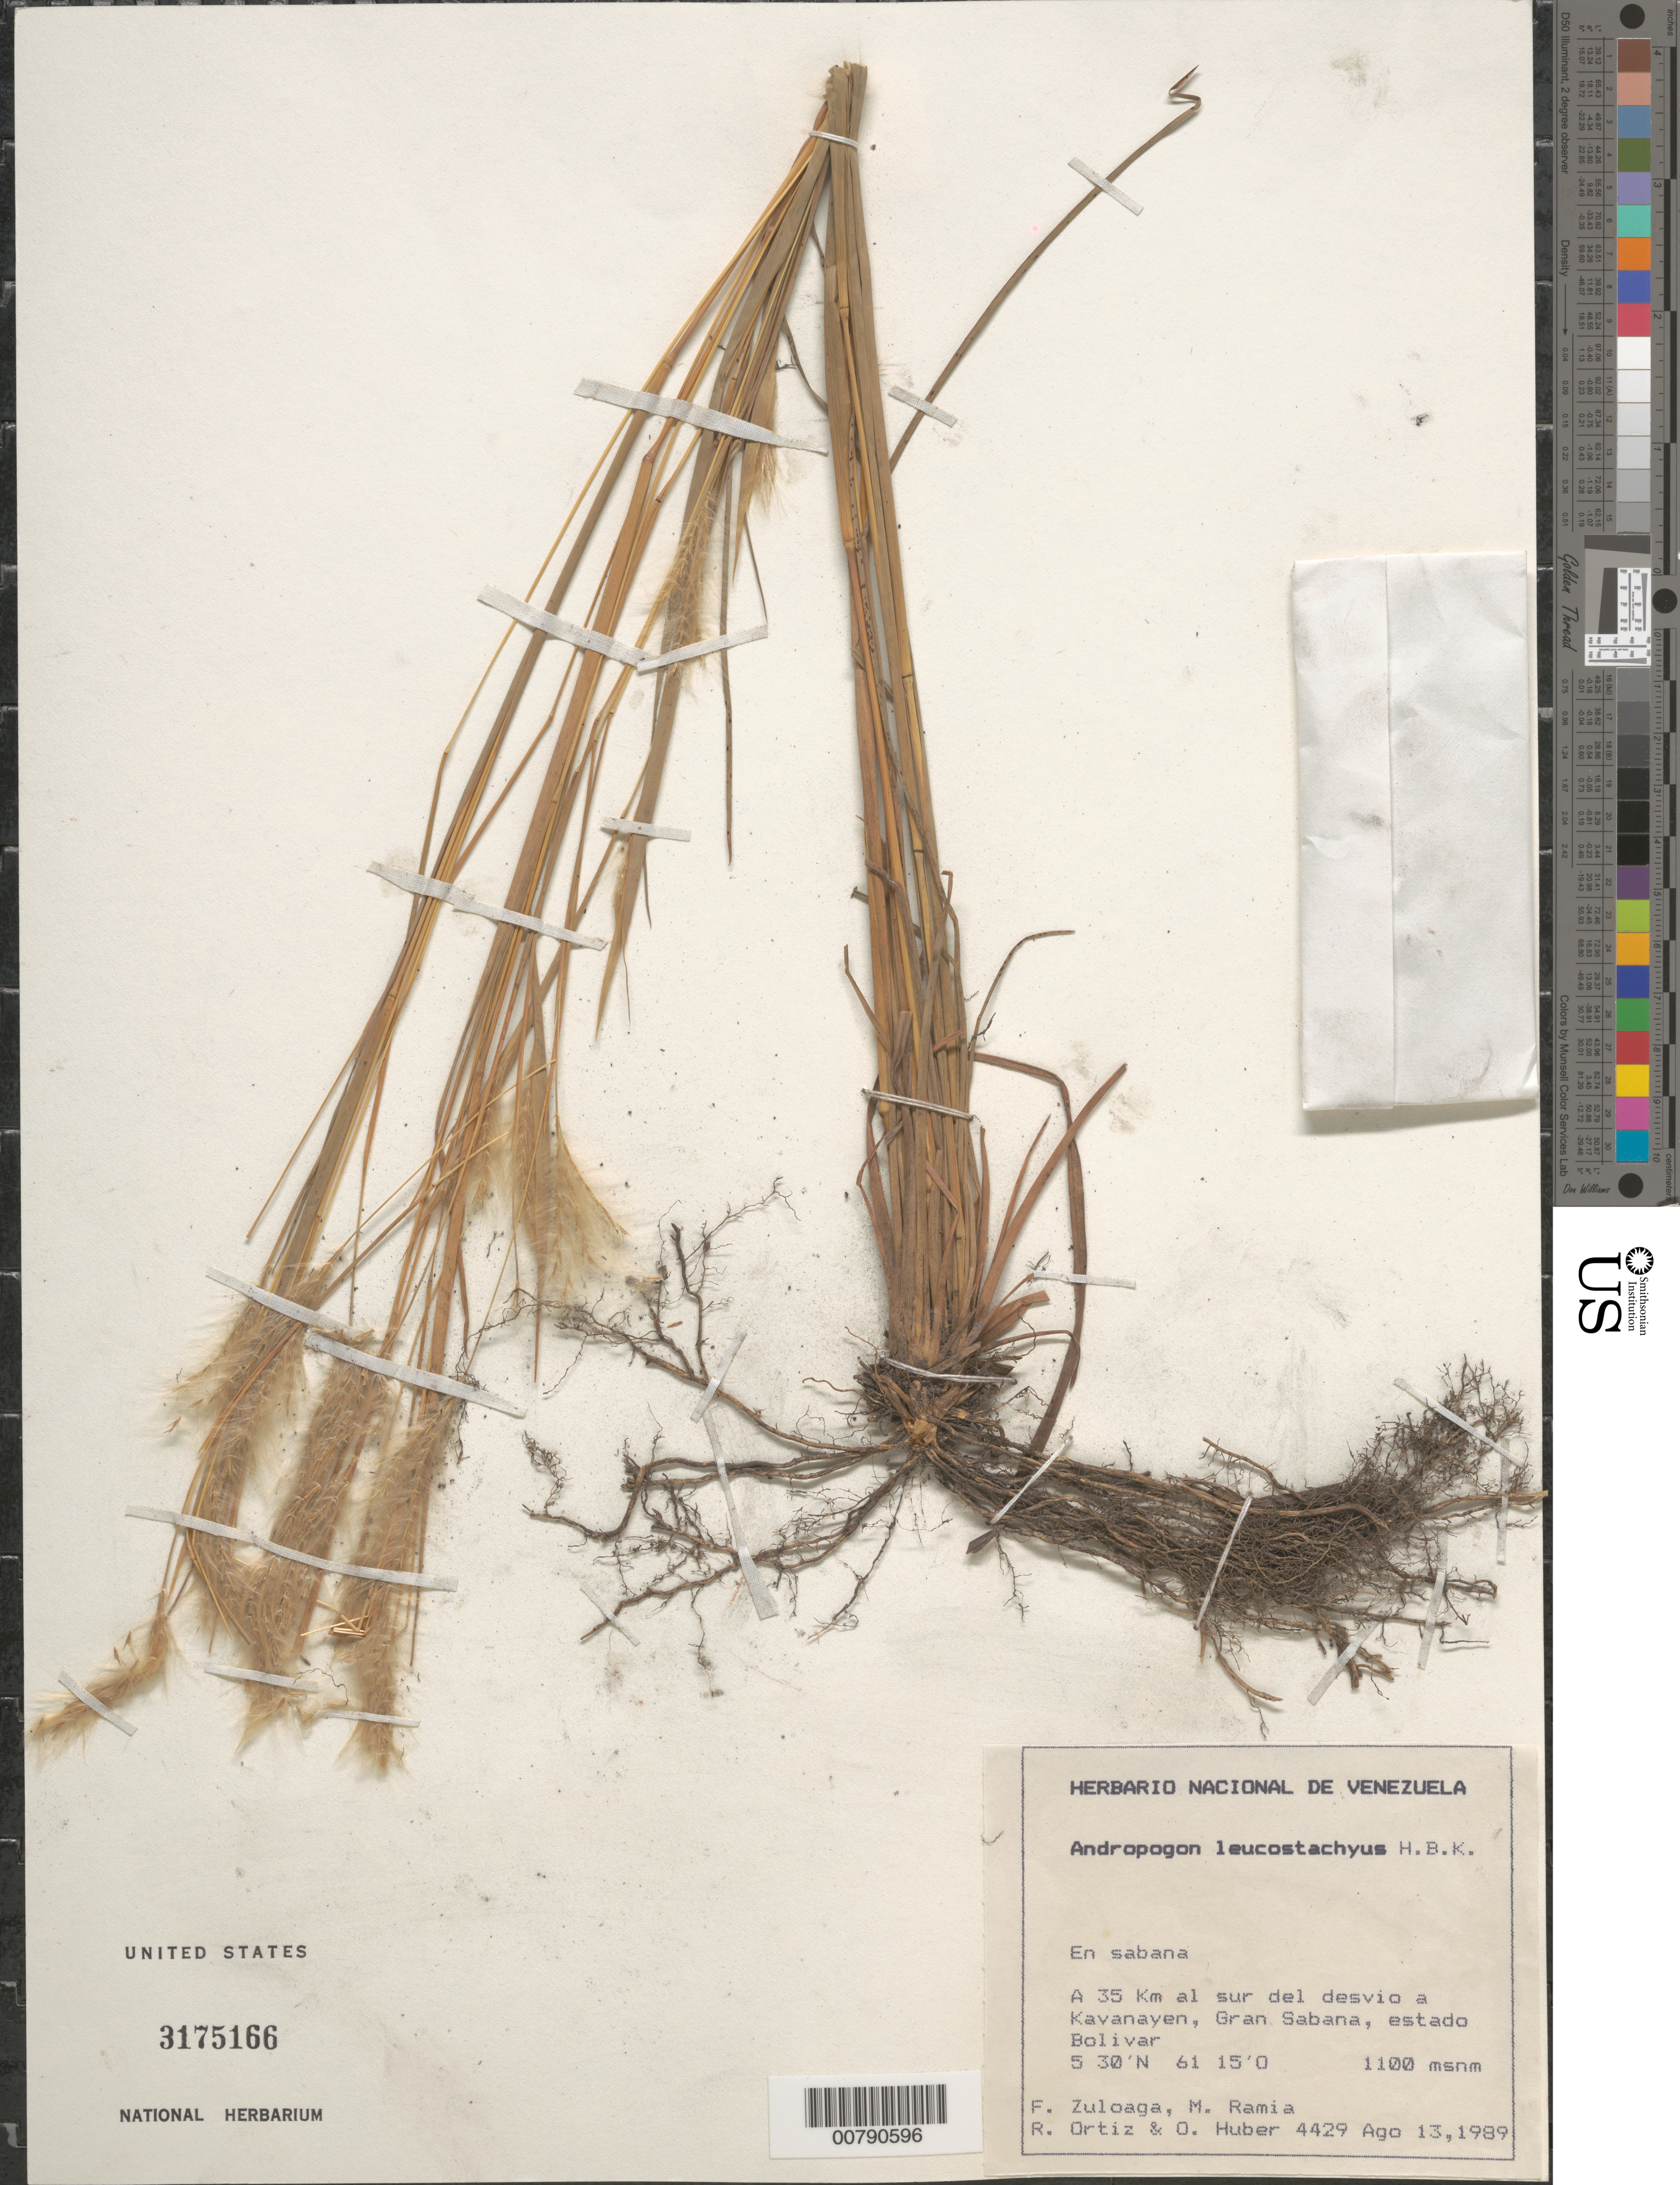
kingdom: Plantae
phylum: Tracheophyta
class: Liliopsida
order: Poales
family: Poaceae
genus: Andropogon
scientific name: Andropogon leucostachyus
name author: Kunth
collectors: F. O. Zuloaga, M. Ramia, R. Ortíz & O. Huber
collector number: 4429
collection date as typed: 13-Aug-89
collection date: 1989-08-13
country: Venezuela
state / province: Bolívar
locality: Gran Sabana, 35 km sur del desvio a Kavanayen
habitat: Savanna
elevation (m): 1100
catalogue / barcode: US 3175166